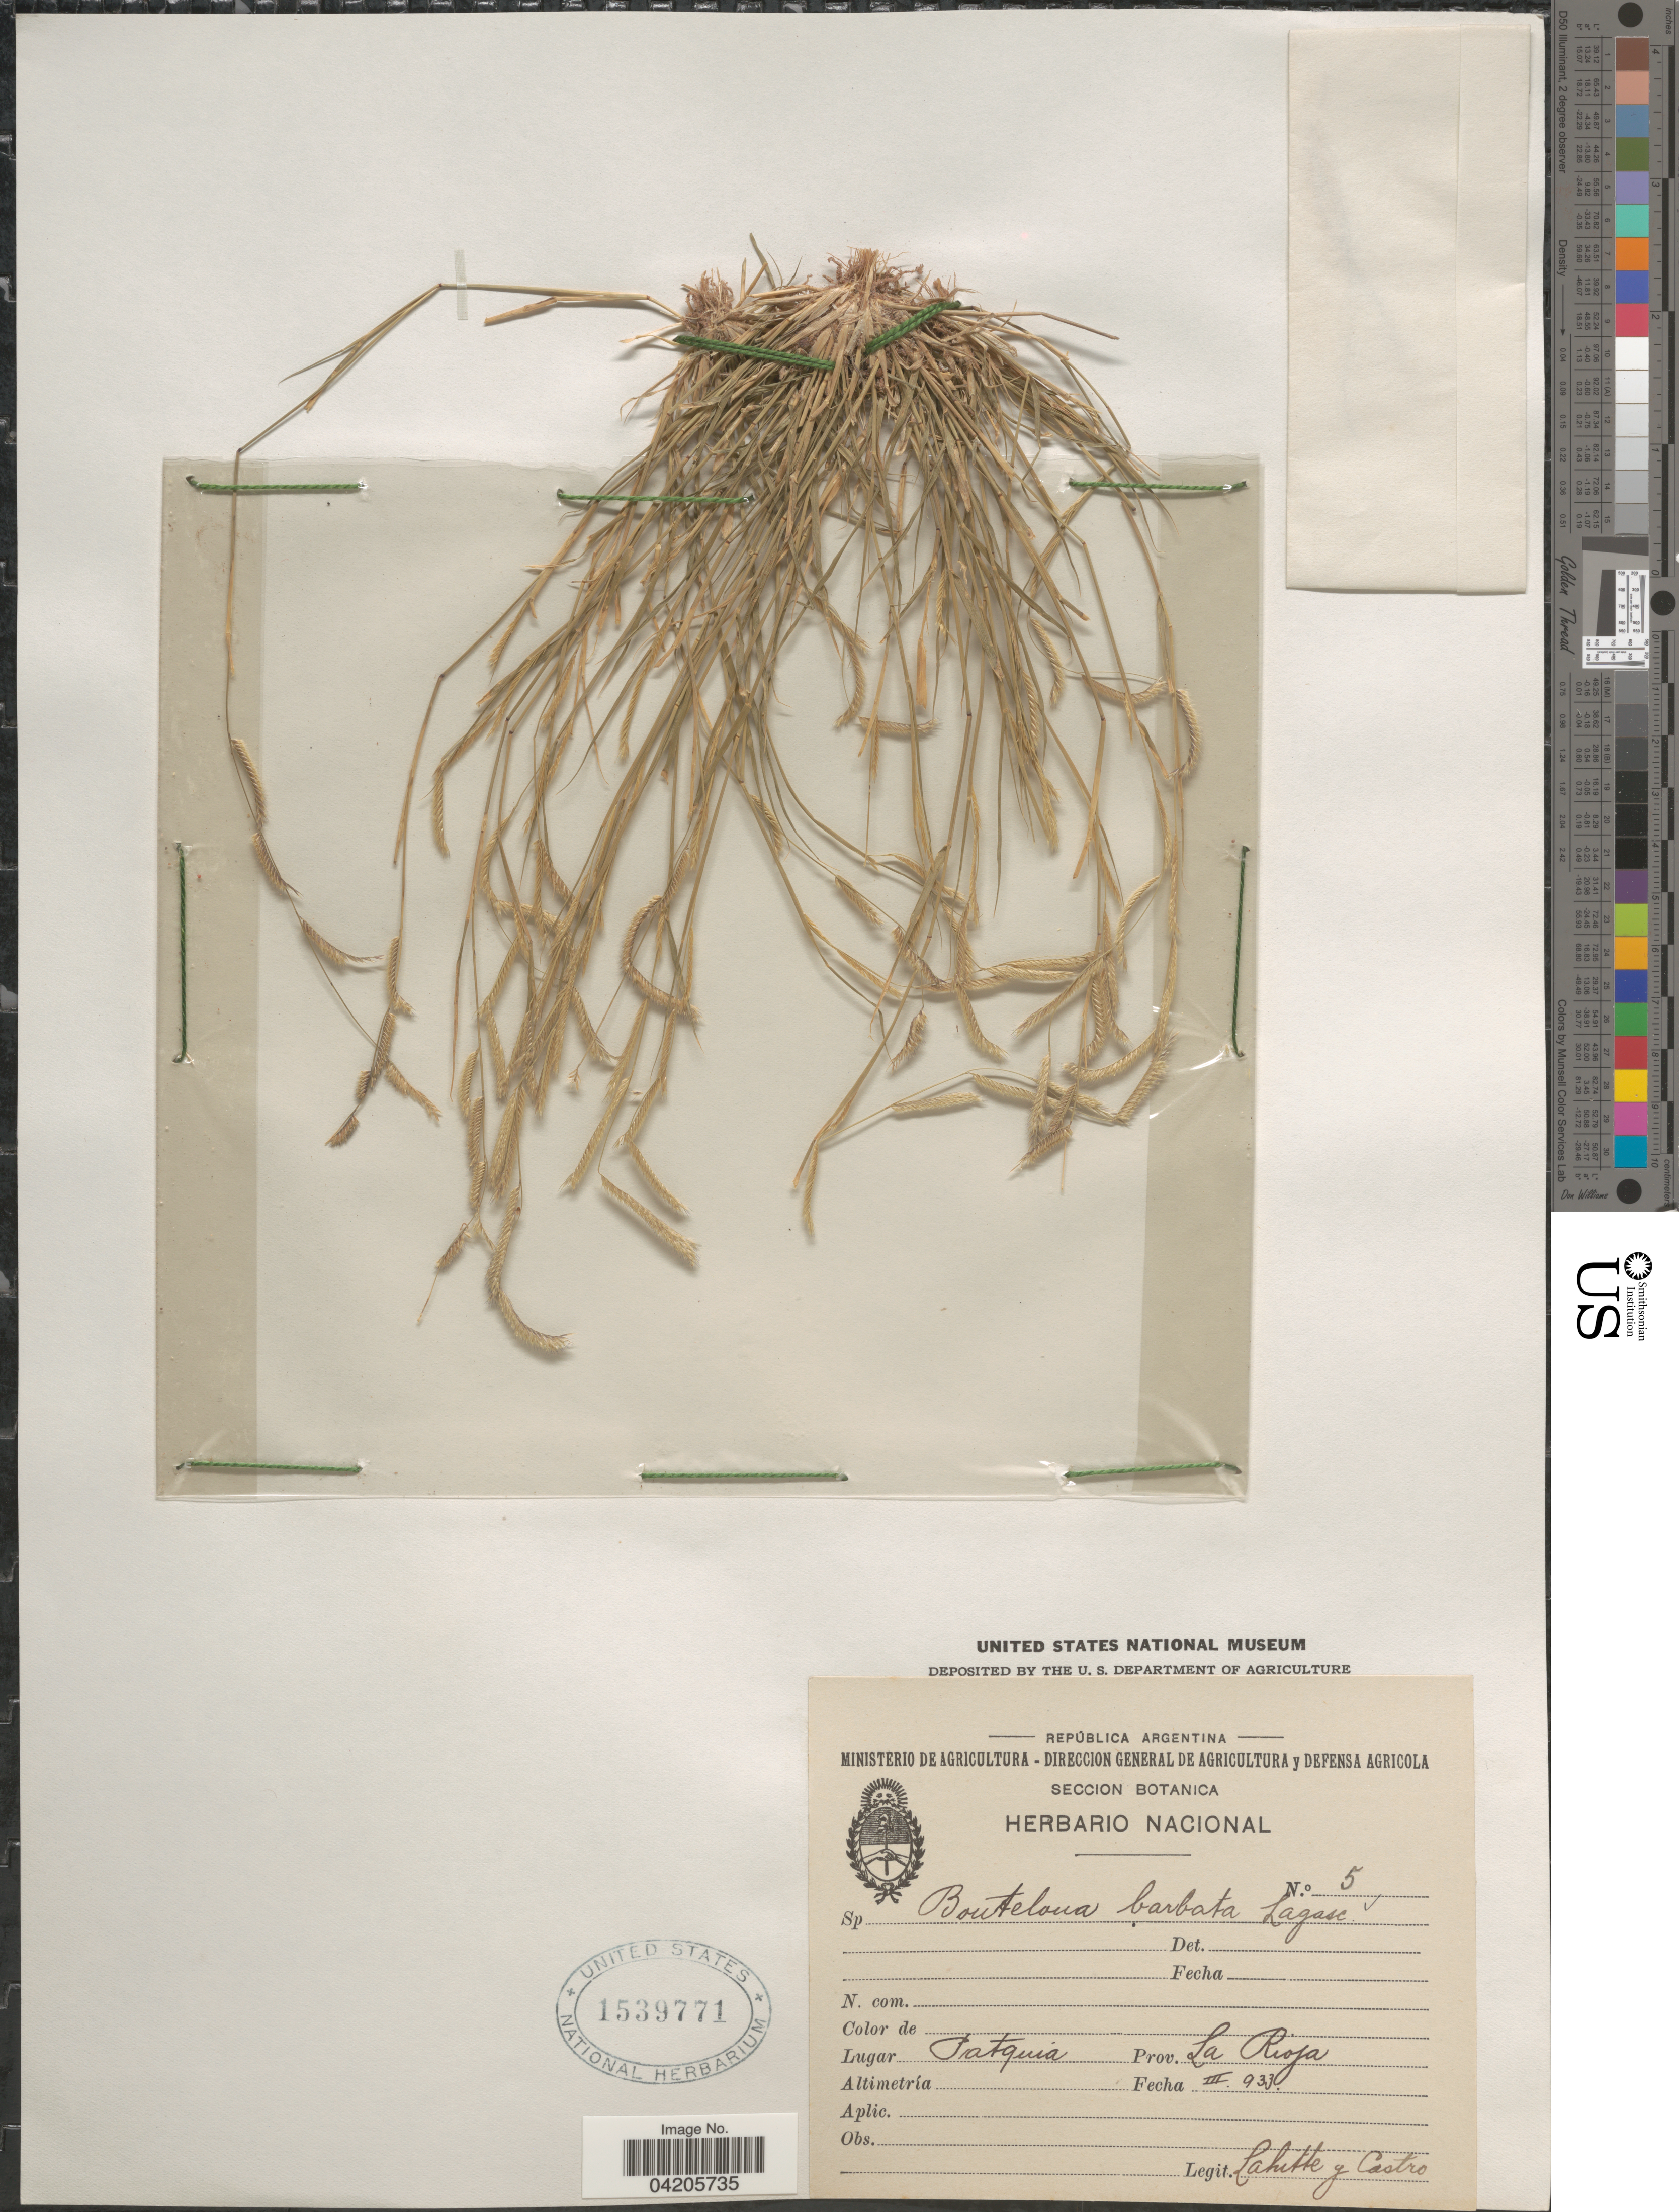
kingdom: Plantae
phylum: Tracheophyta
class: Liliopsida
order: Poales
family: Poaceae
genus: Bouteloua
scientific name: Bouteloua barbata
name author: Lag.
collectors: -. Lahitte & -. Castro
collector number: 5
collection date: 1933-03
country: Argentina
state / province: La Rioja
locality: Patquia.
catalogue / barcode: US 1539771